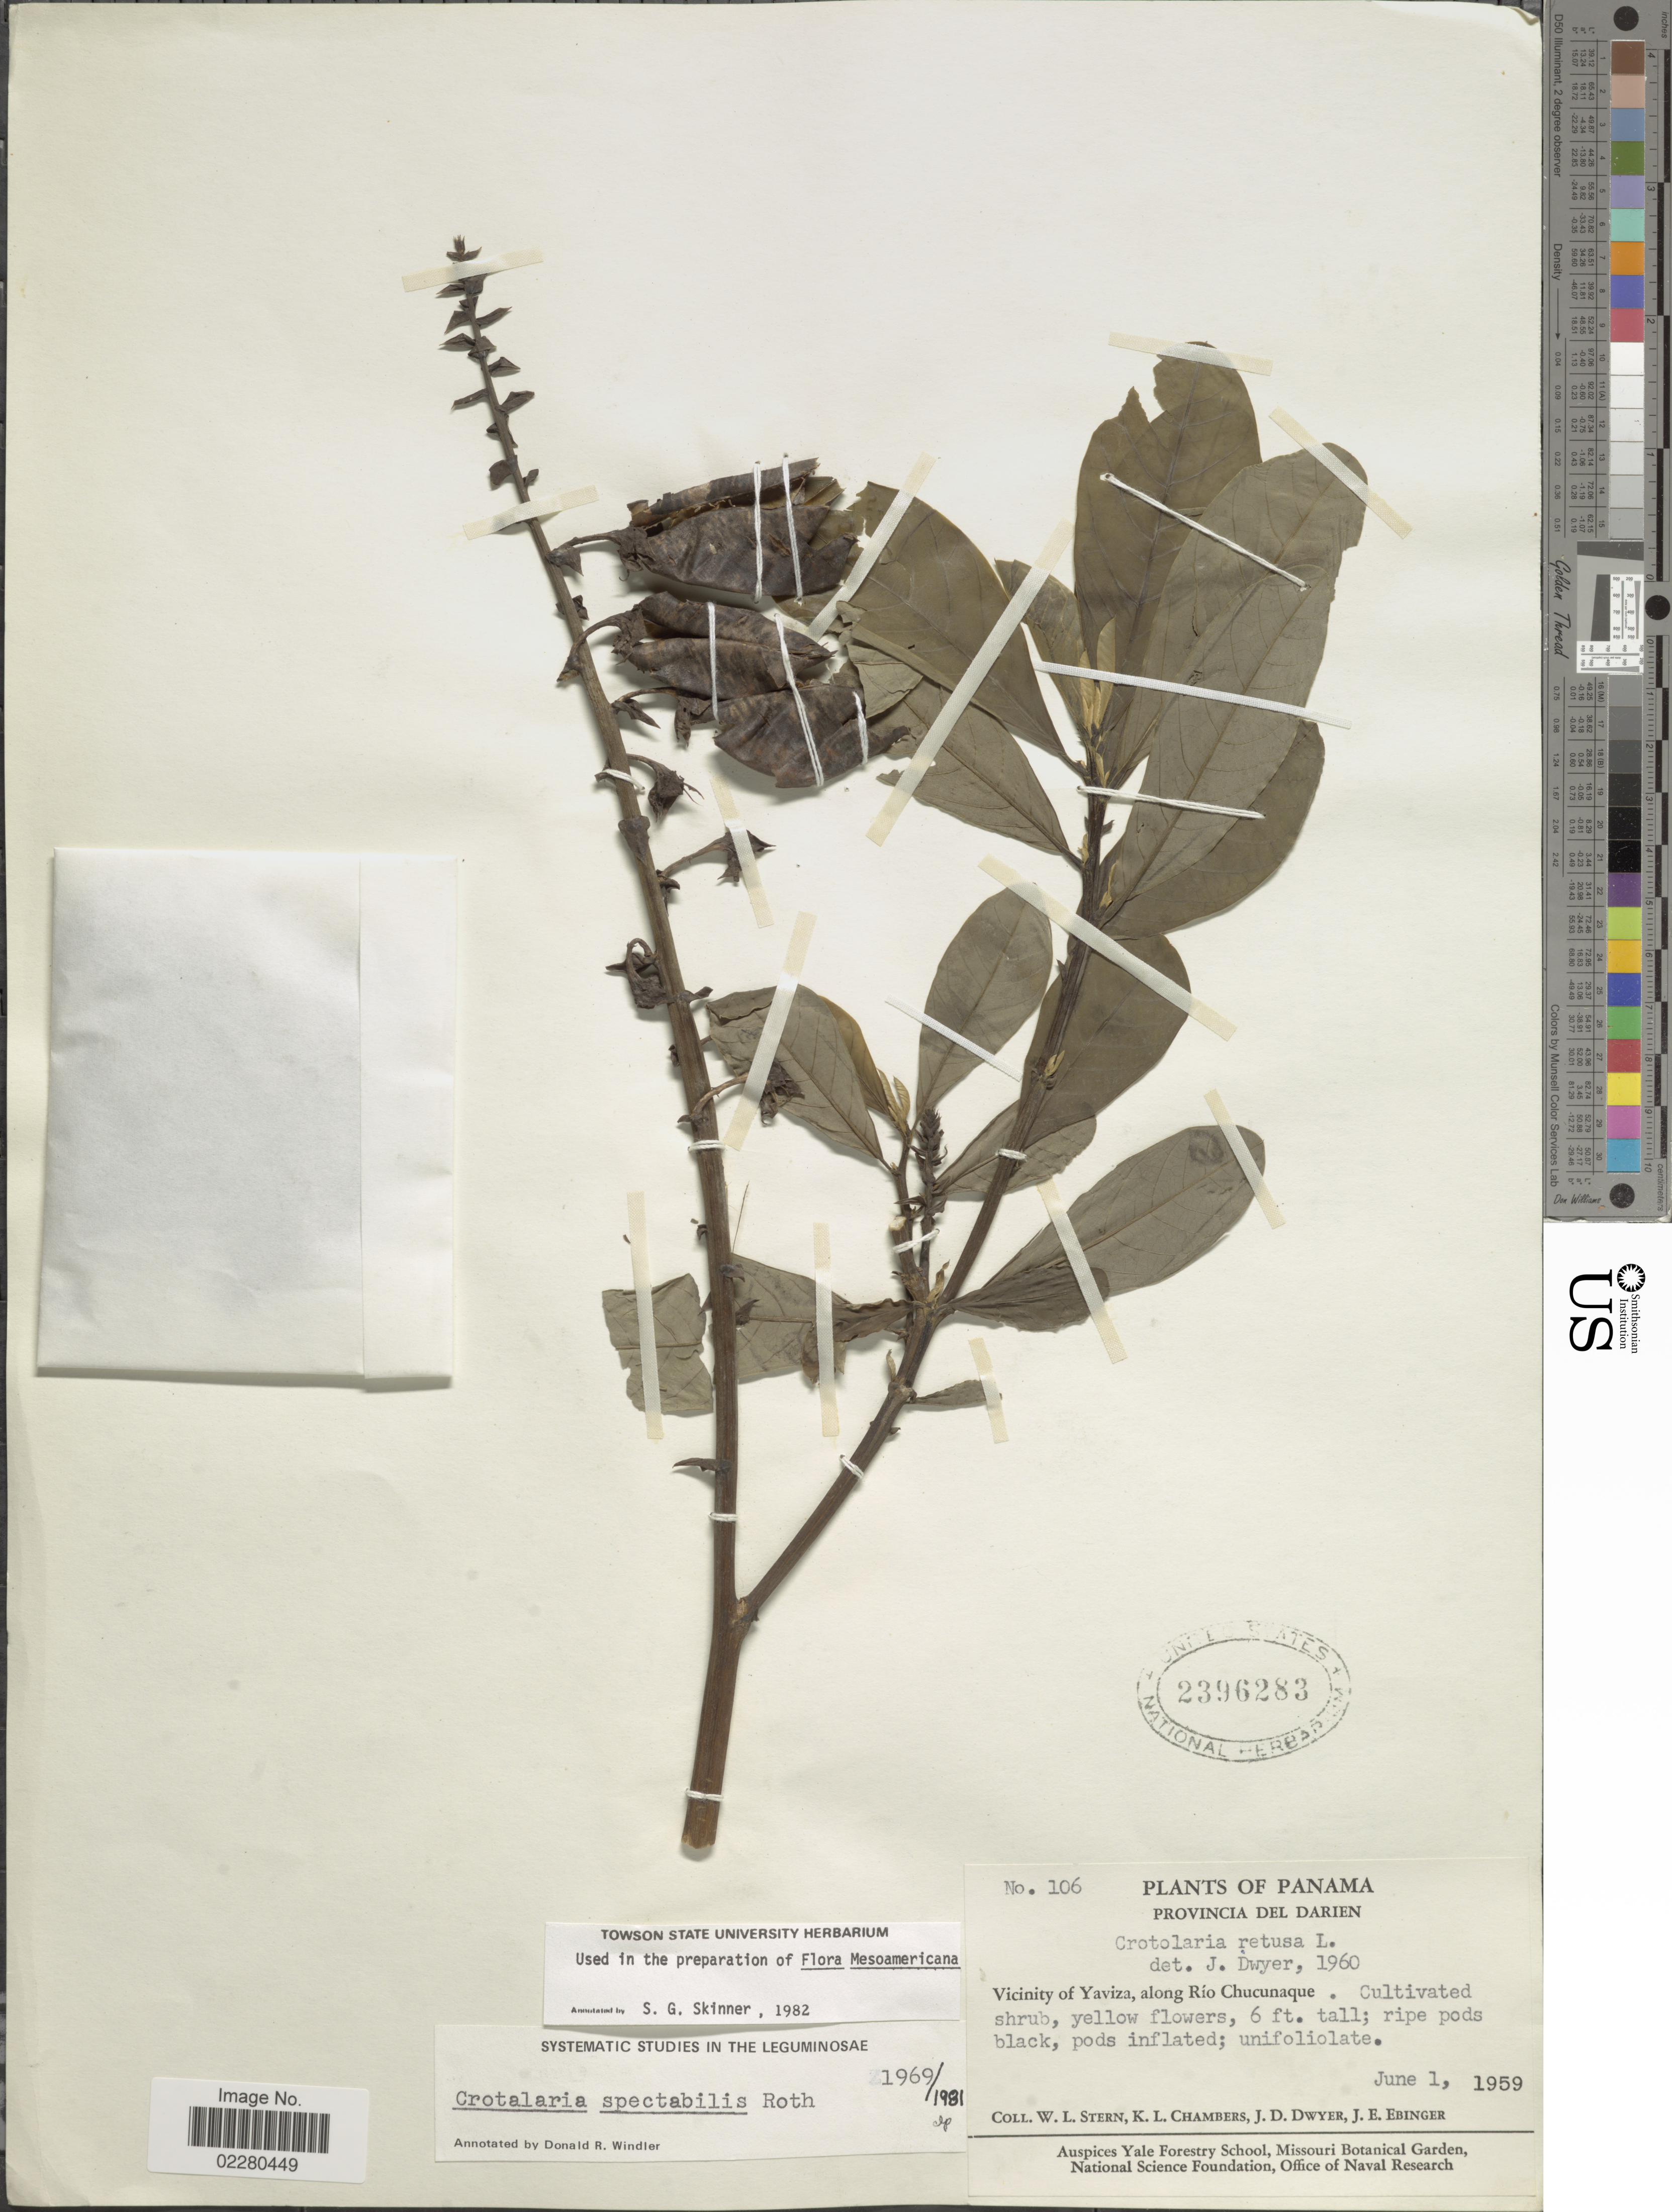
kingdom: Plantae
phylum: Tracheophyta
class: Magnoliopsida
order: Fabales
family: Fabaceae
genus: Crotalaria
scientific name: Crotalaria spectabilis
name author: Roth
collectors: W. L. Stern, K. Chambers, J. D. Dwyer & J. Ebinger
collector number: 106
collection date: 1959-06-01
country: Panama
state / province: Darién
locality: Provincia del Darien. Vicinity of Yaviza, along Río Chucunaque.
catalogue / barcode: US 2396283